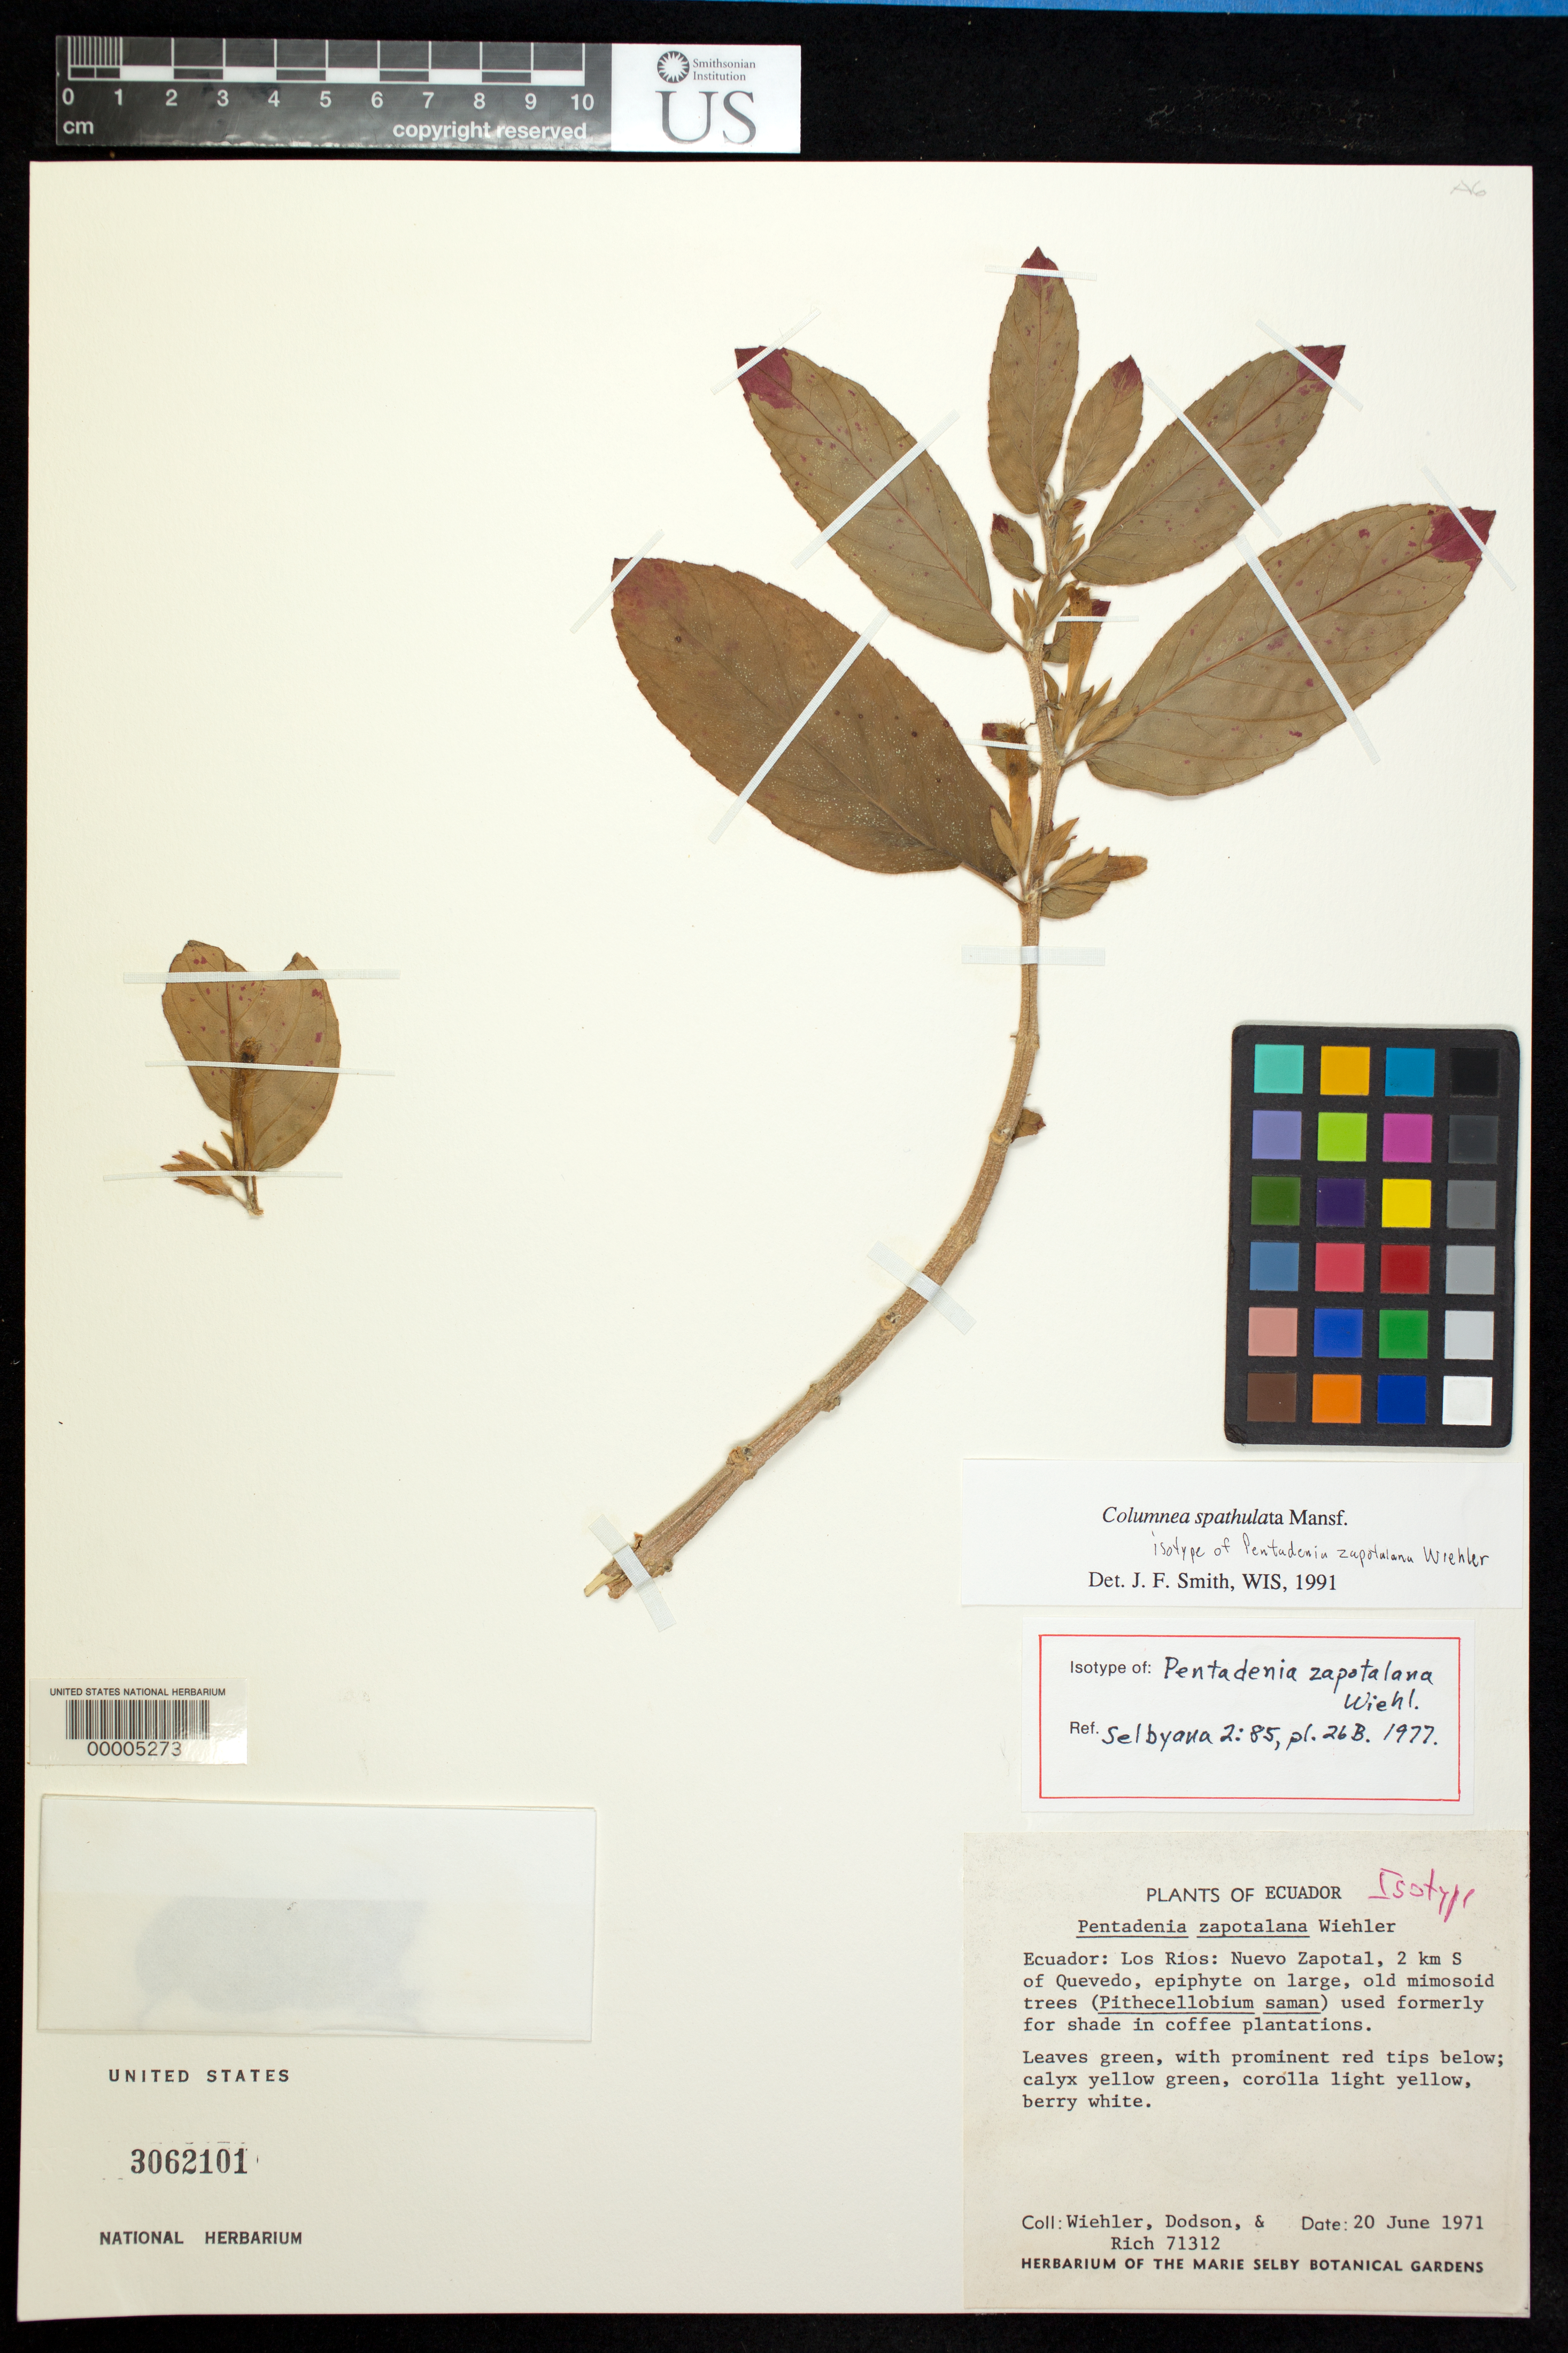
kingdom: Plantae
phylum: Tracheophyta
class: Magnoliopsida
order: Lamiales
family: Gesneriaceae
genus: Pentadenia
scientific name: Pentadenia zapotalana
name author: Wiehler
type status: Isotype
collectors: H. J. Wiehler, C. H. Dodson & E. Rich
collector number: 71312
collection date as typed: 20 Jun 1971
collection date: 1971-06-20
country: Ecuador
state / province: Los Ríos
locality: Los Rios: Nuevo Zapotal, 2 km S of Quevedo.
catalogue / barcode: US 3062101